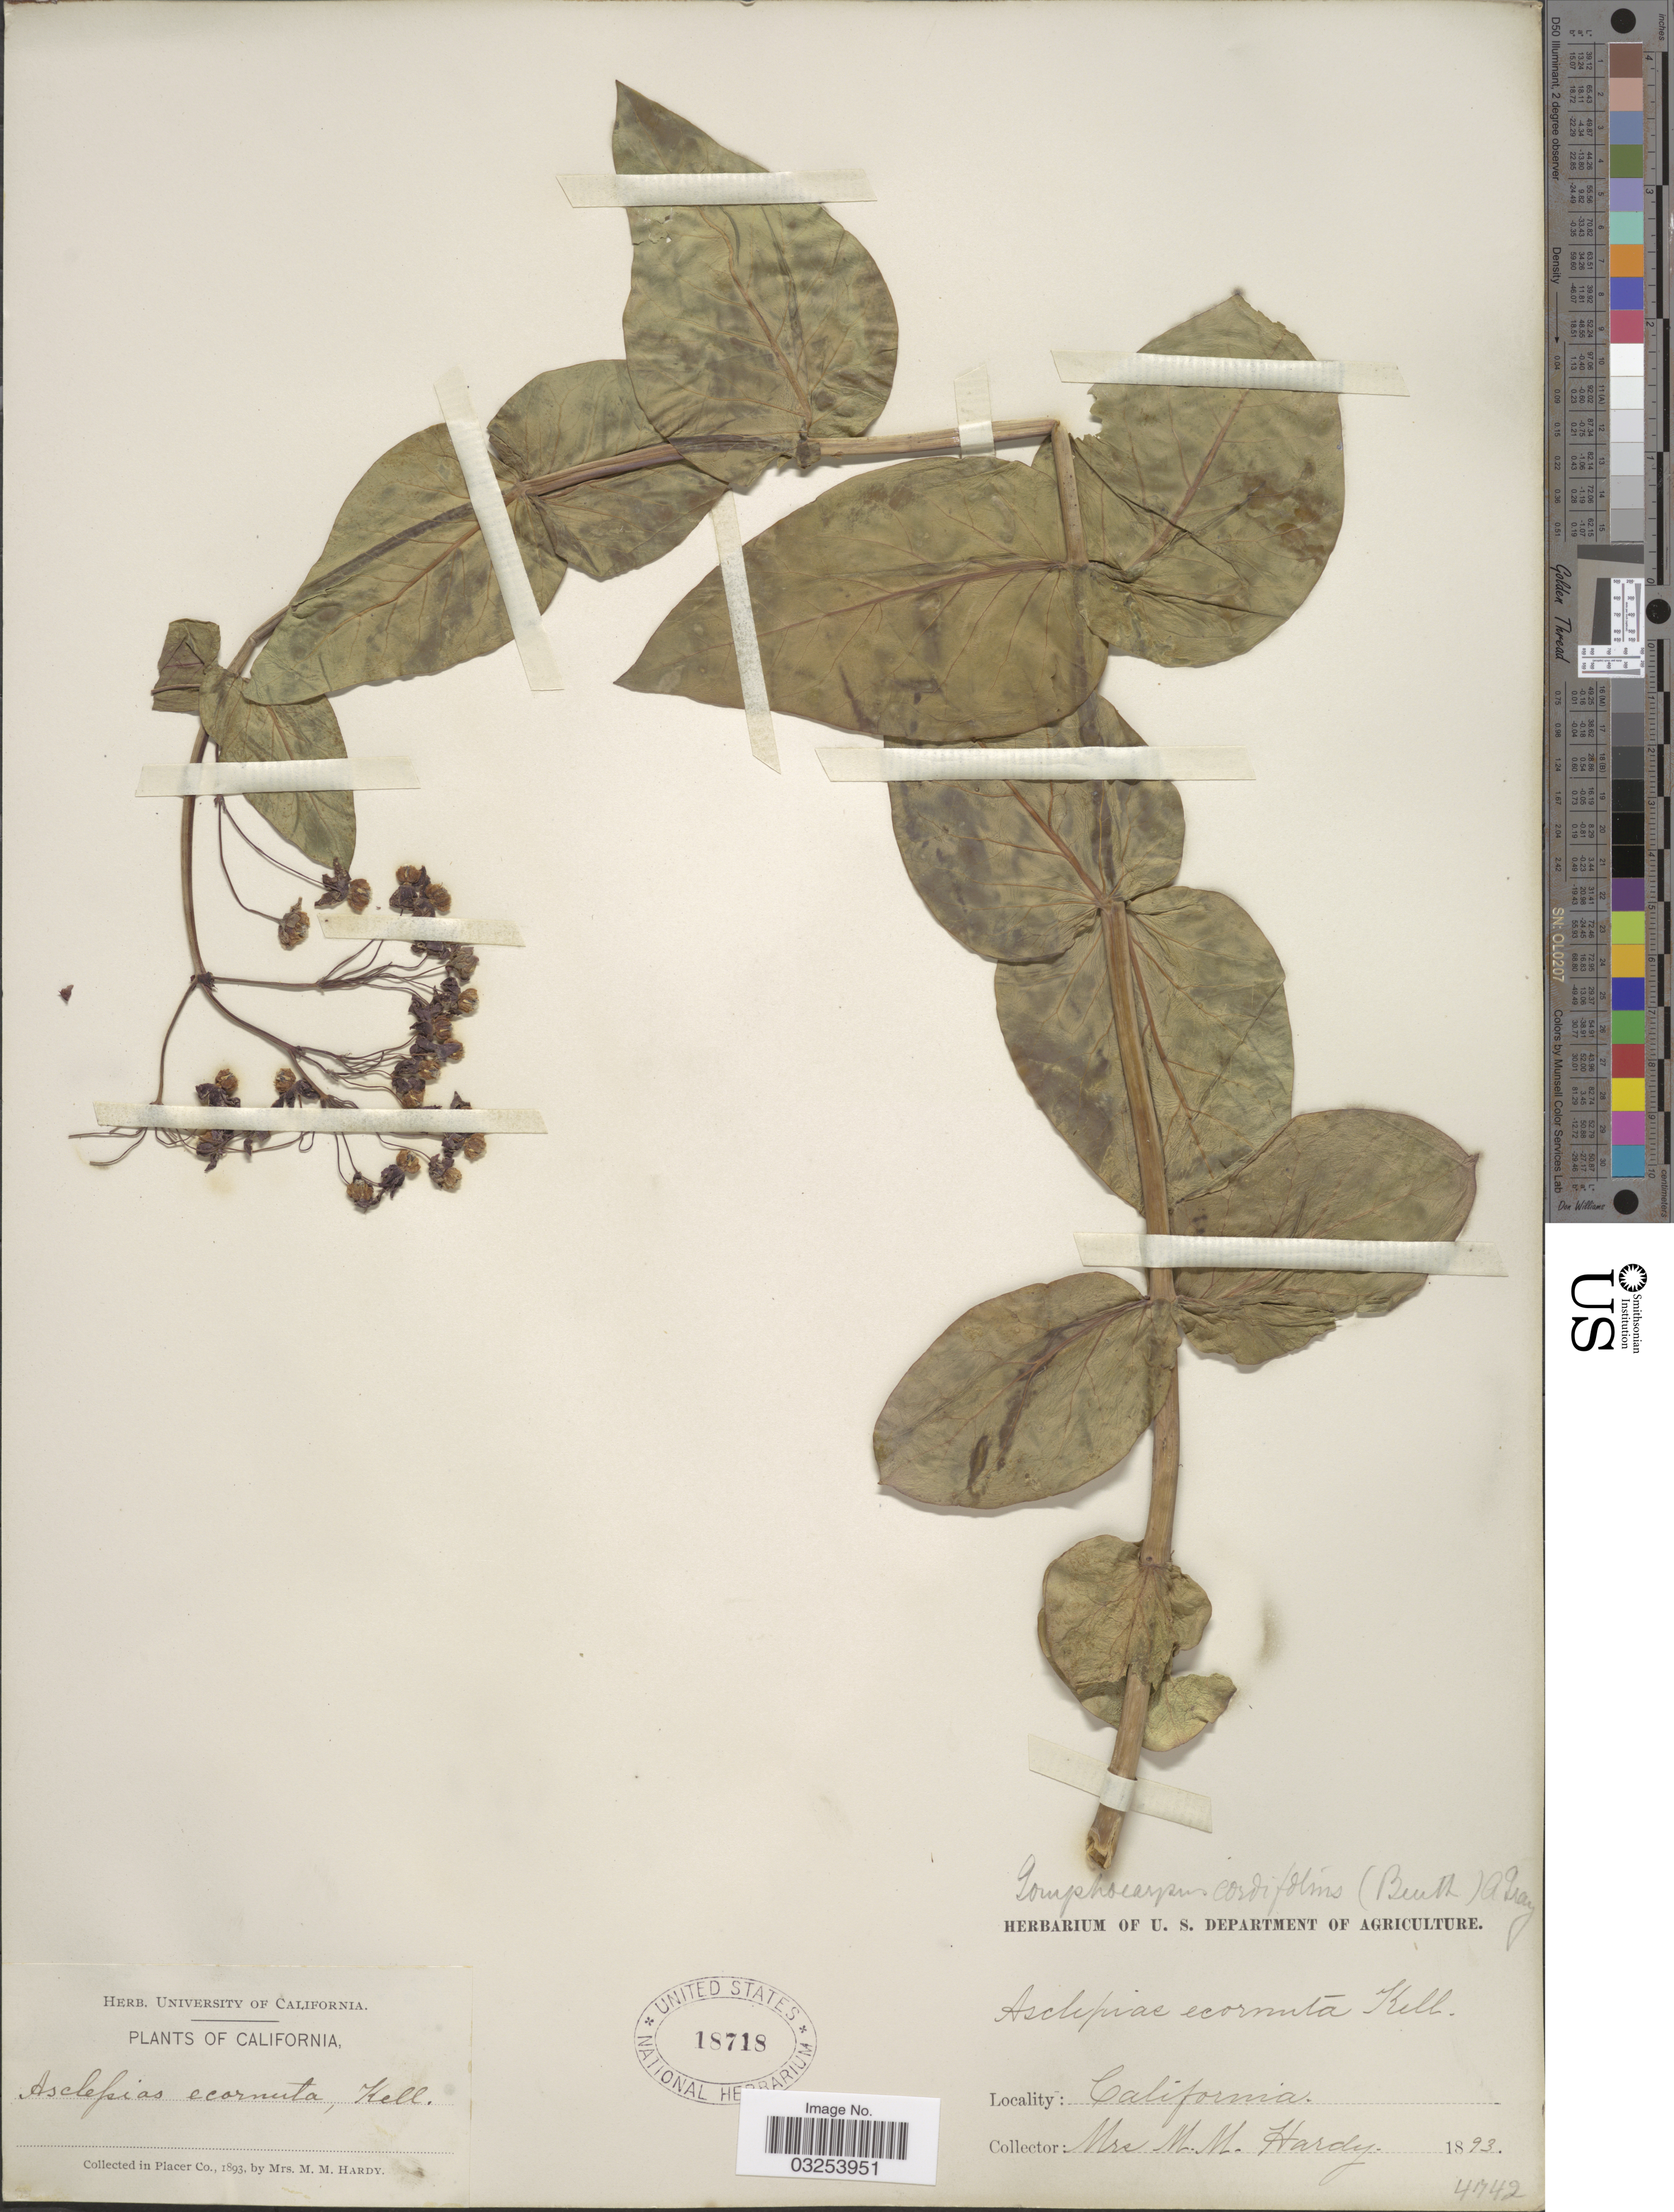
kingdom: Plantae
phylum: Tracheophyta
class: Magnoliopsida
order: Gentianales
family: Apocynaceae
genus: Asclepias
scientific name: Asclepias cordifolia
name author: (Benth.) Jeps.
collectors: Mrs. M. M. Hardy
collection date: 1893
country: United States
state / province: California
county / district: Placer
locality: Placer Co.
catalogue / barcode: US 18718